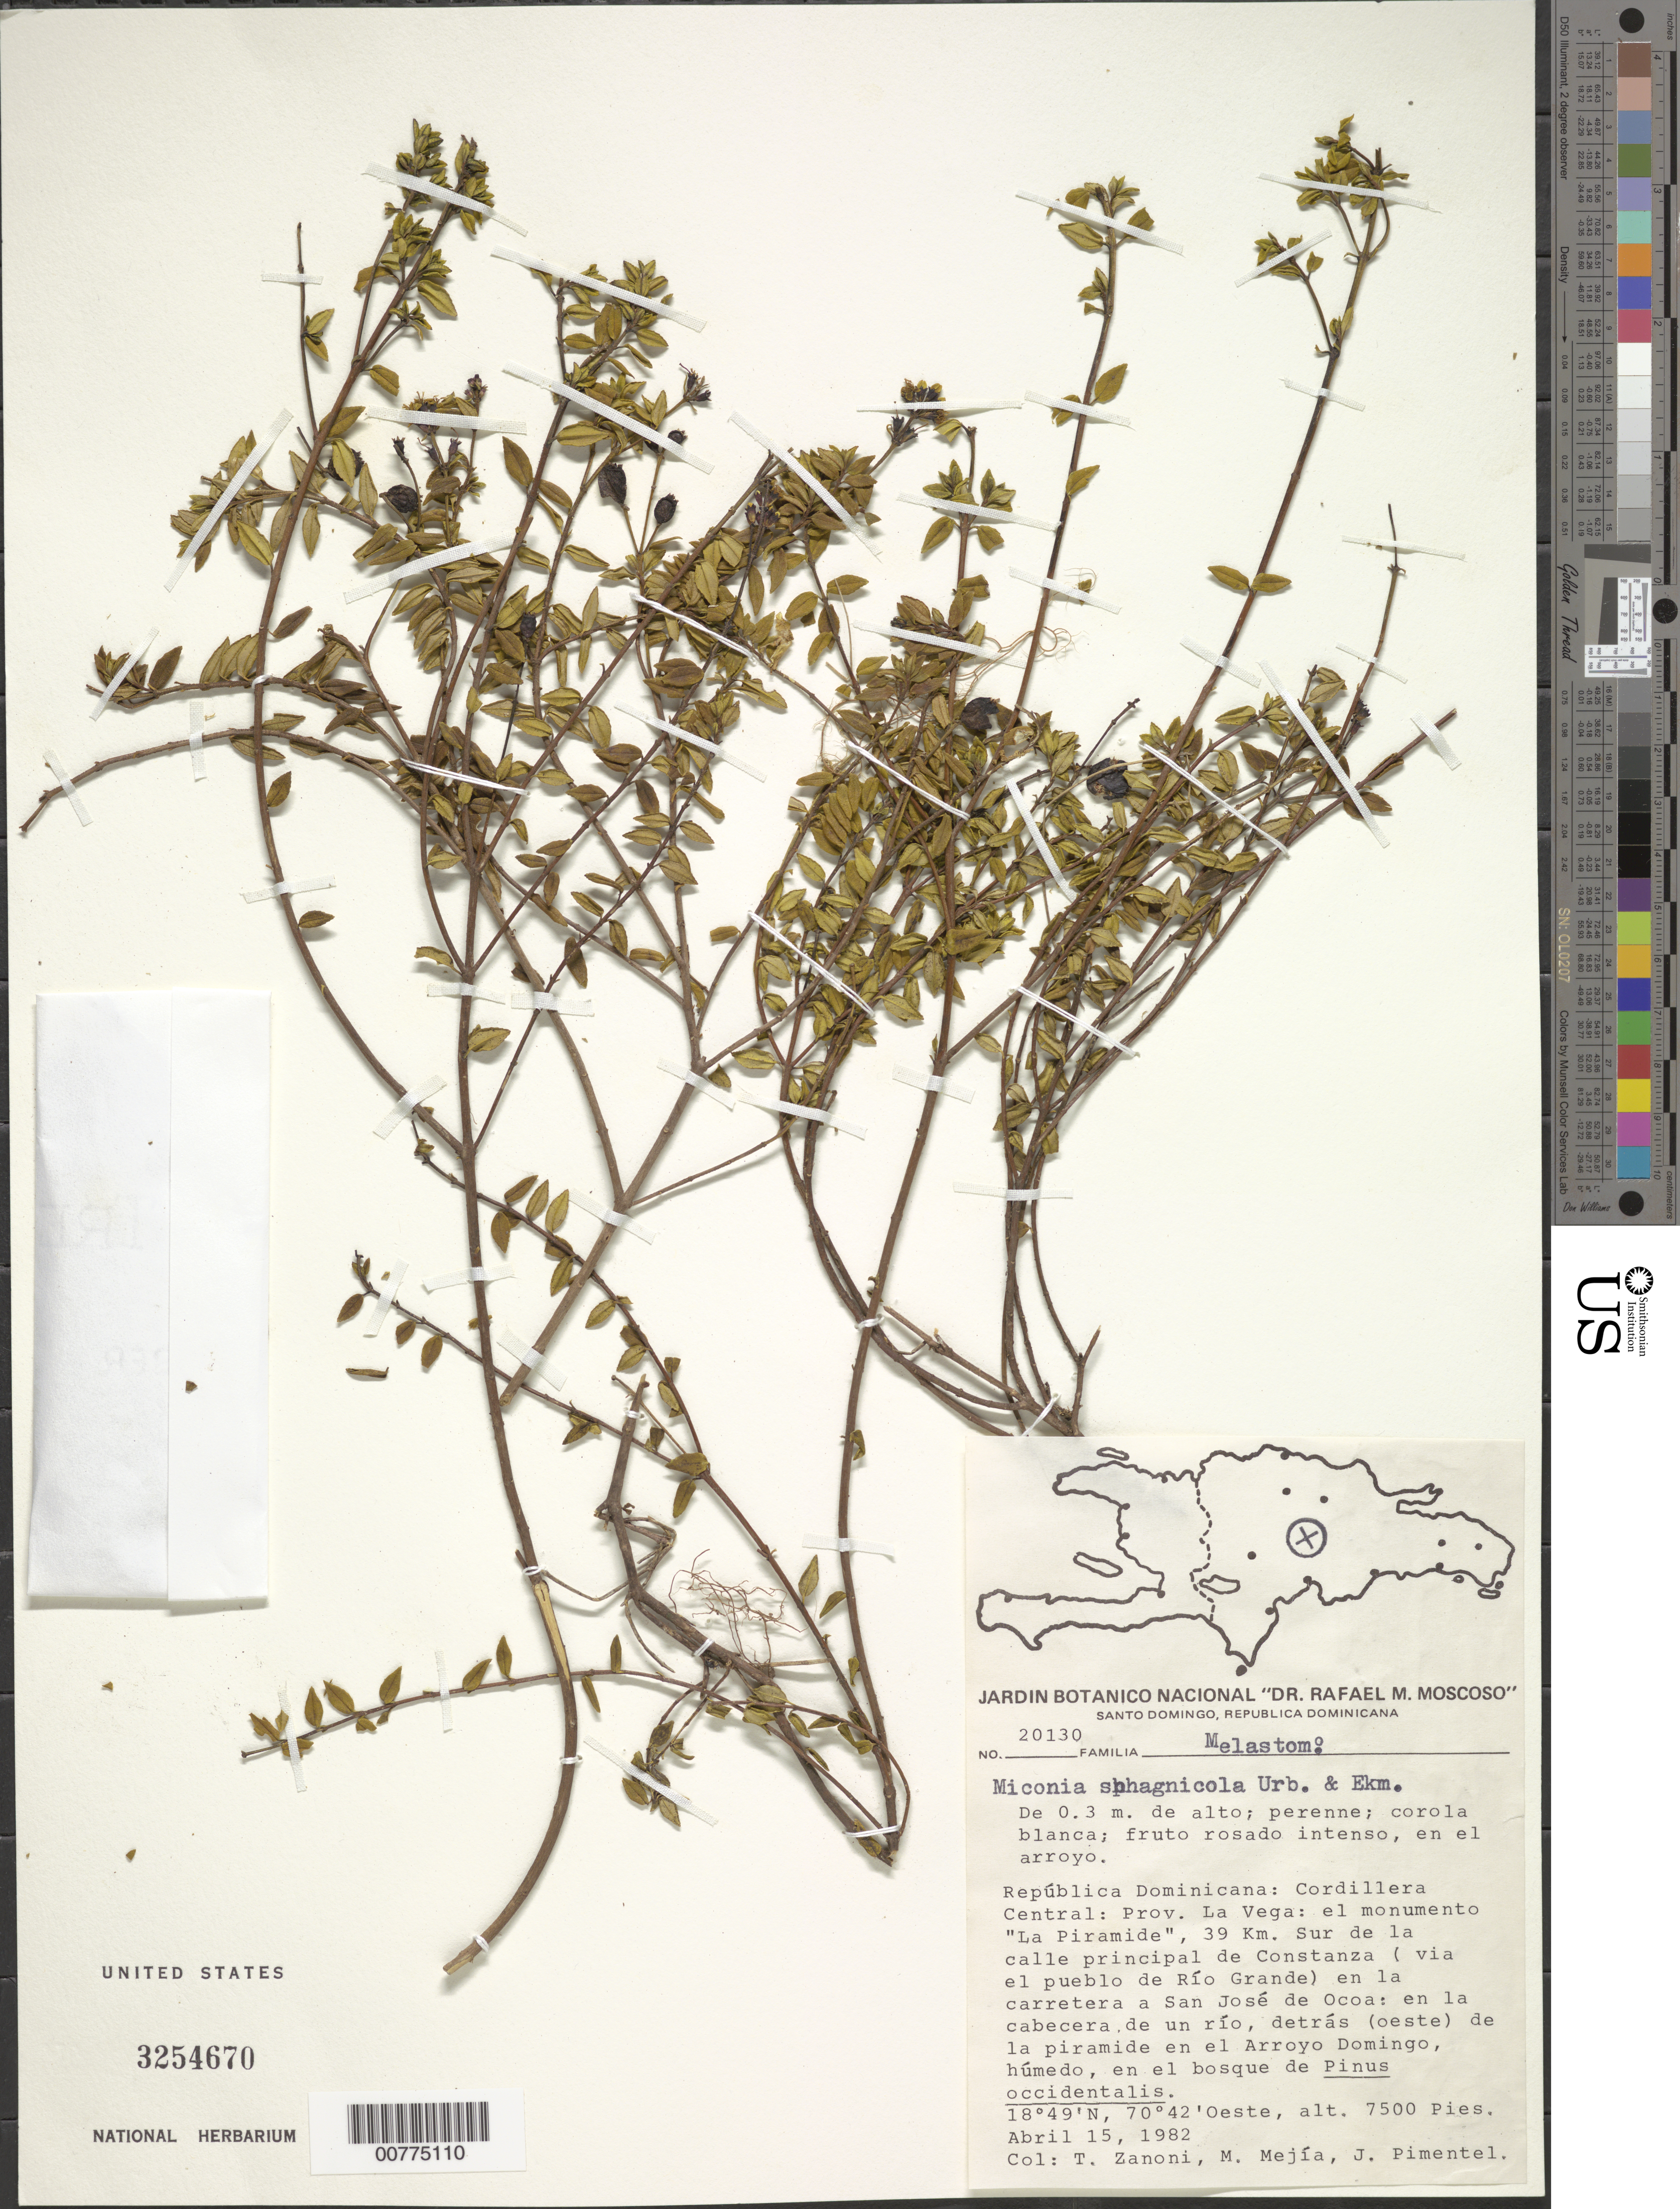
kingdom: Plantae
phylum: Tracheophyta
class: Magnoliopsida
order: Myrtales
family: Melastomataceae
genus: Miconia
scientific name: Miconia sphagnicola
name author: Urb. & Ekman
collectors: T. A. Zanoni, M. Mejia & J. Pimentel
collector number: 20130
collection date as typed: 15 Apr 1982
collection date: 1982-04-15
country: Dominican Republic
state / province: La Vega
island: Hispaniola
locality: Cordillera Central, monument "La Piramide", 39 km south of Constanza main street (way to Río Grande town) in street to San José de Ocoa, in head of river, west of "La Piramide" in Arroyo Domingo.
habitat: Pinus occidentalis forest, humid.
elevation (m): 2286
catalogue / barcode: US 3254670